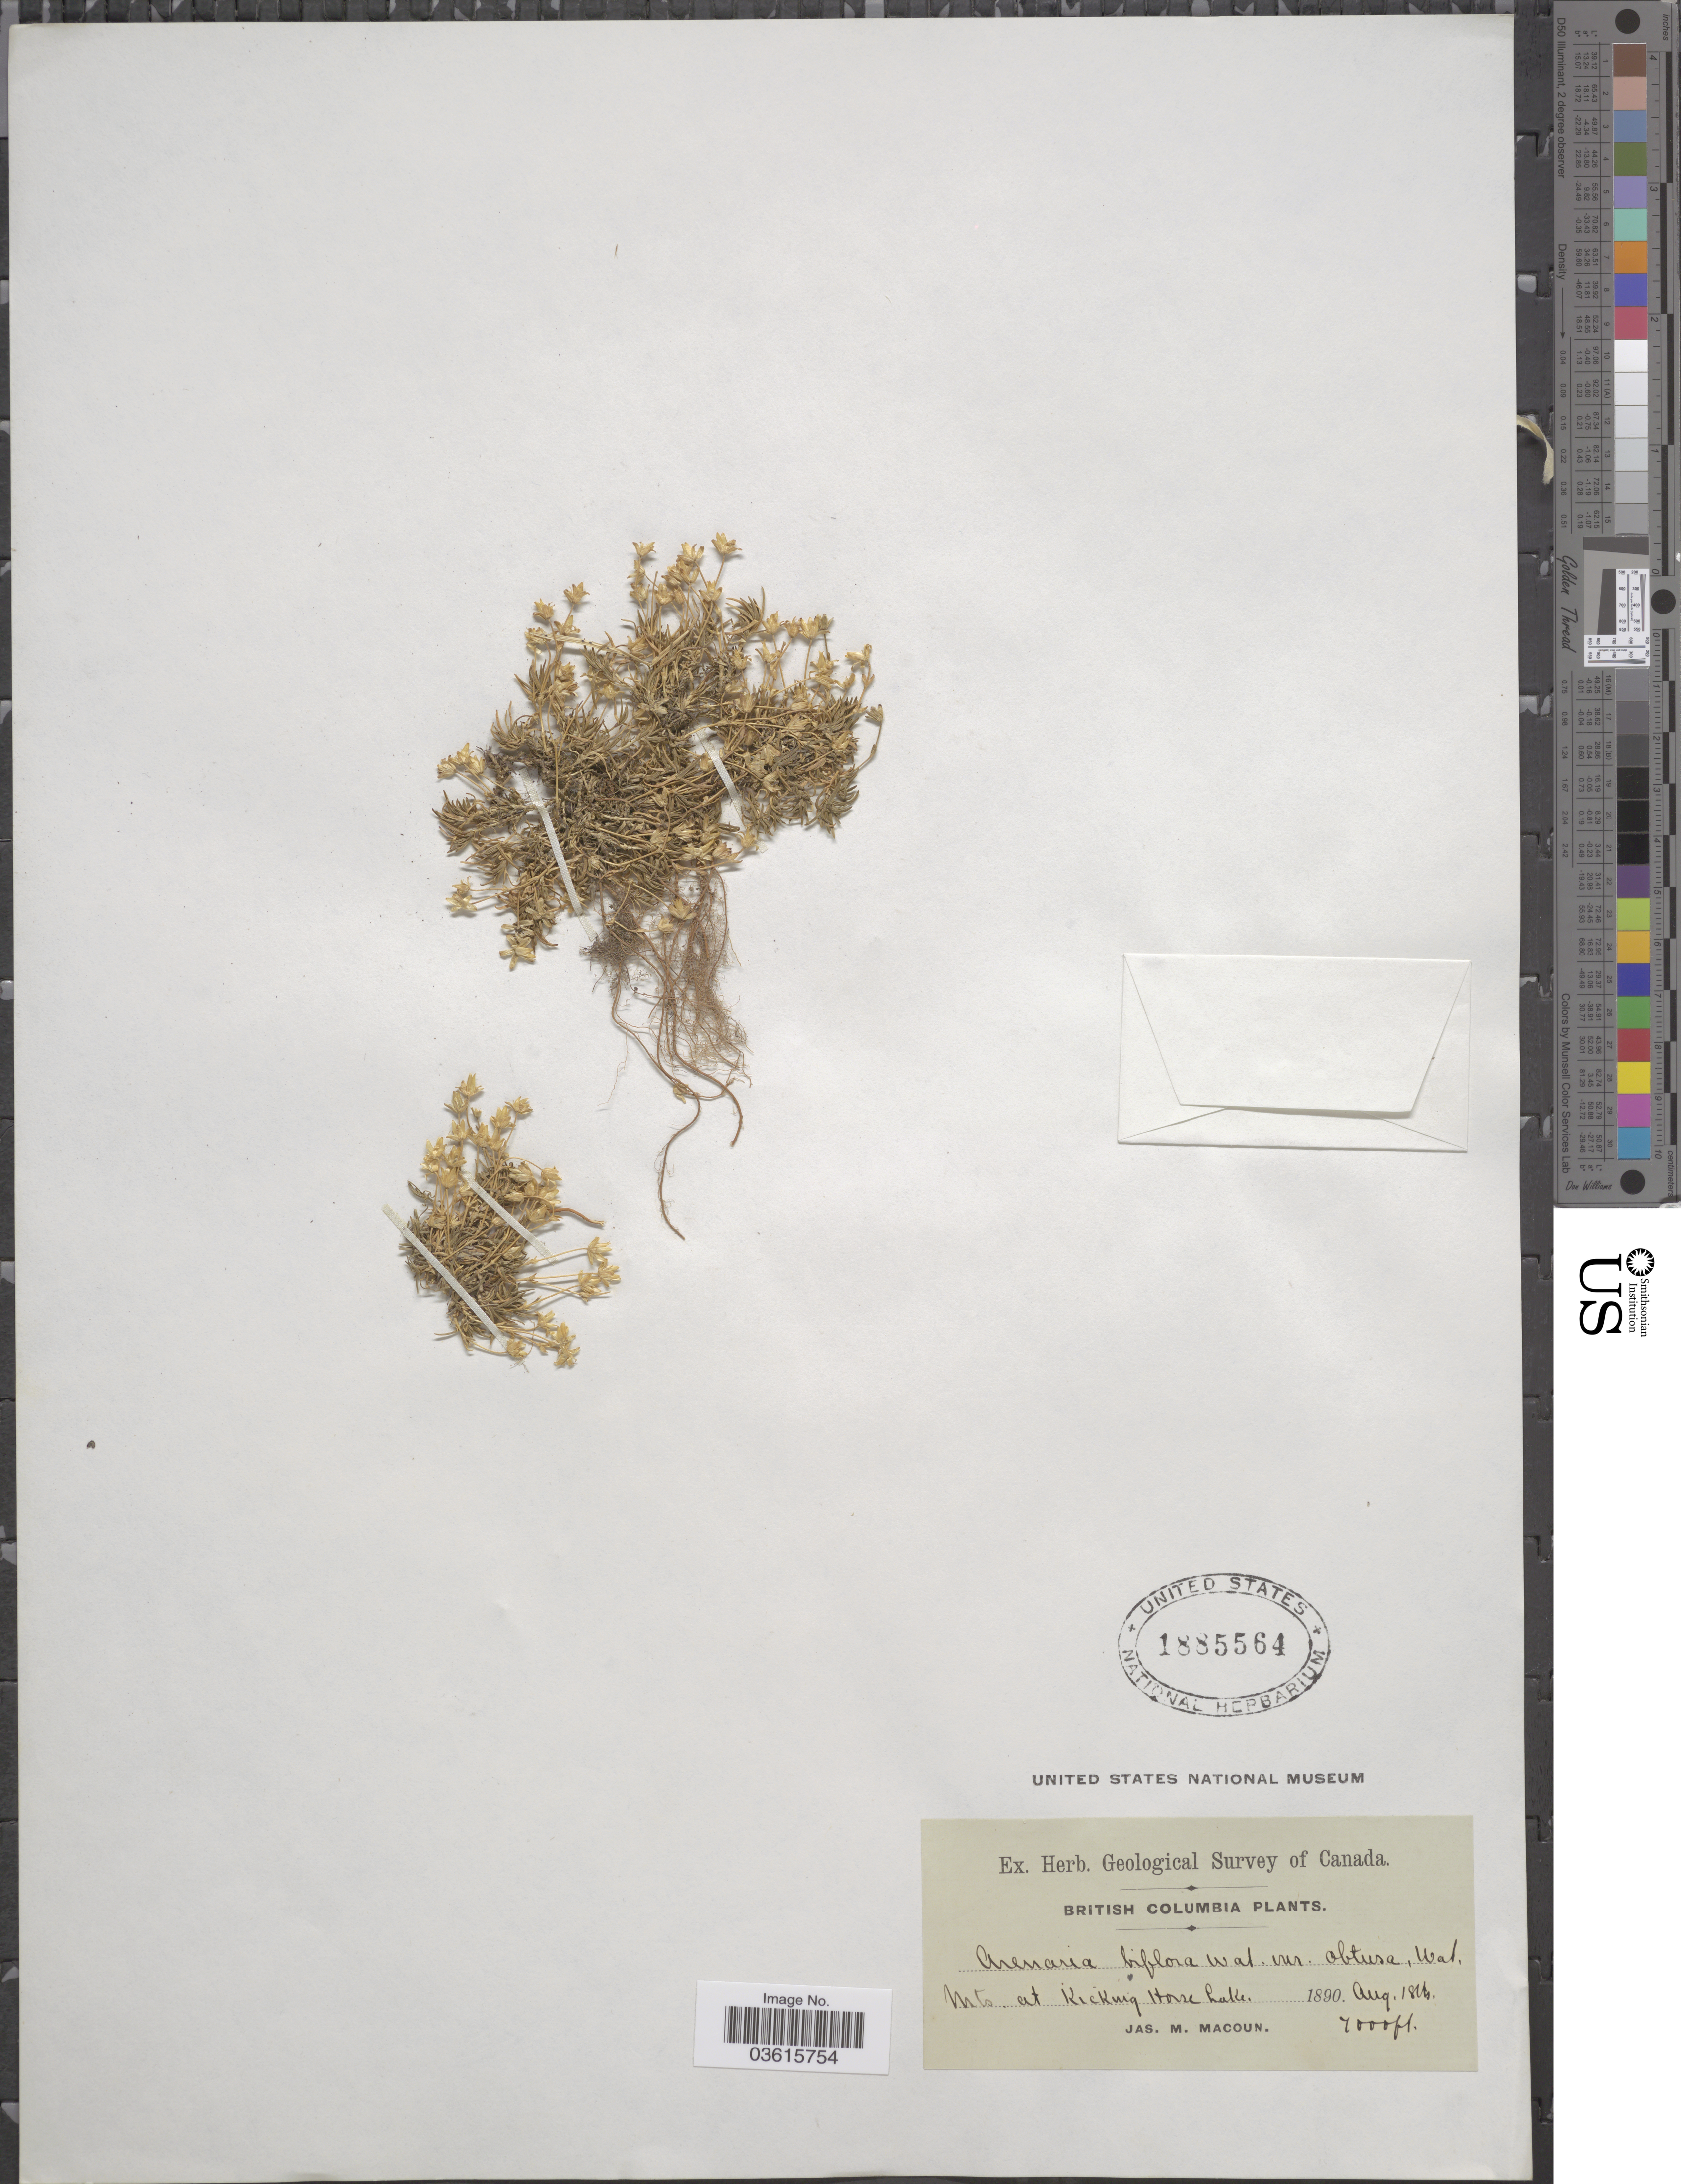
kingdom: Plantae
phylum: Tracheophyta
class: Magnoliopsida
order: Caryophyllales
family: Caryophyllaceae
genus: Cherleria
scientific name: Cherleria biflora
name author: (L.) A.J. Moore & Dillenb.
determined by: Strong, M. T., (US), Smithsonian Institution - National Museum of Natural History (UNITED STATES)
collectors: J. M. Macoun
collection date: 1890-08-18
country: Canada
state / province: British Columbia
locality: Mts. at Kicking Horse Lake.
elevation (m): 2134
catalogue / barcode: US 1885564